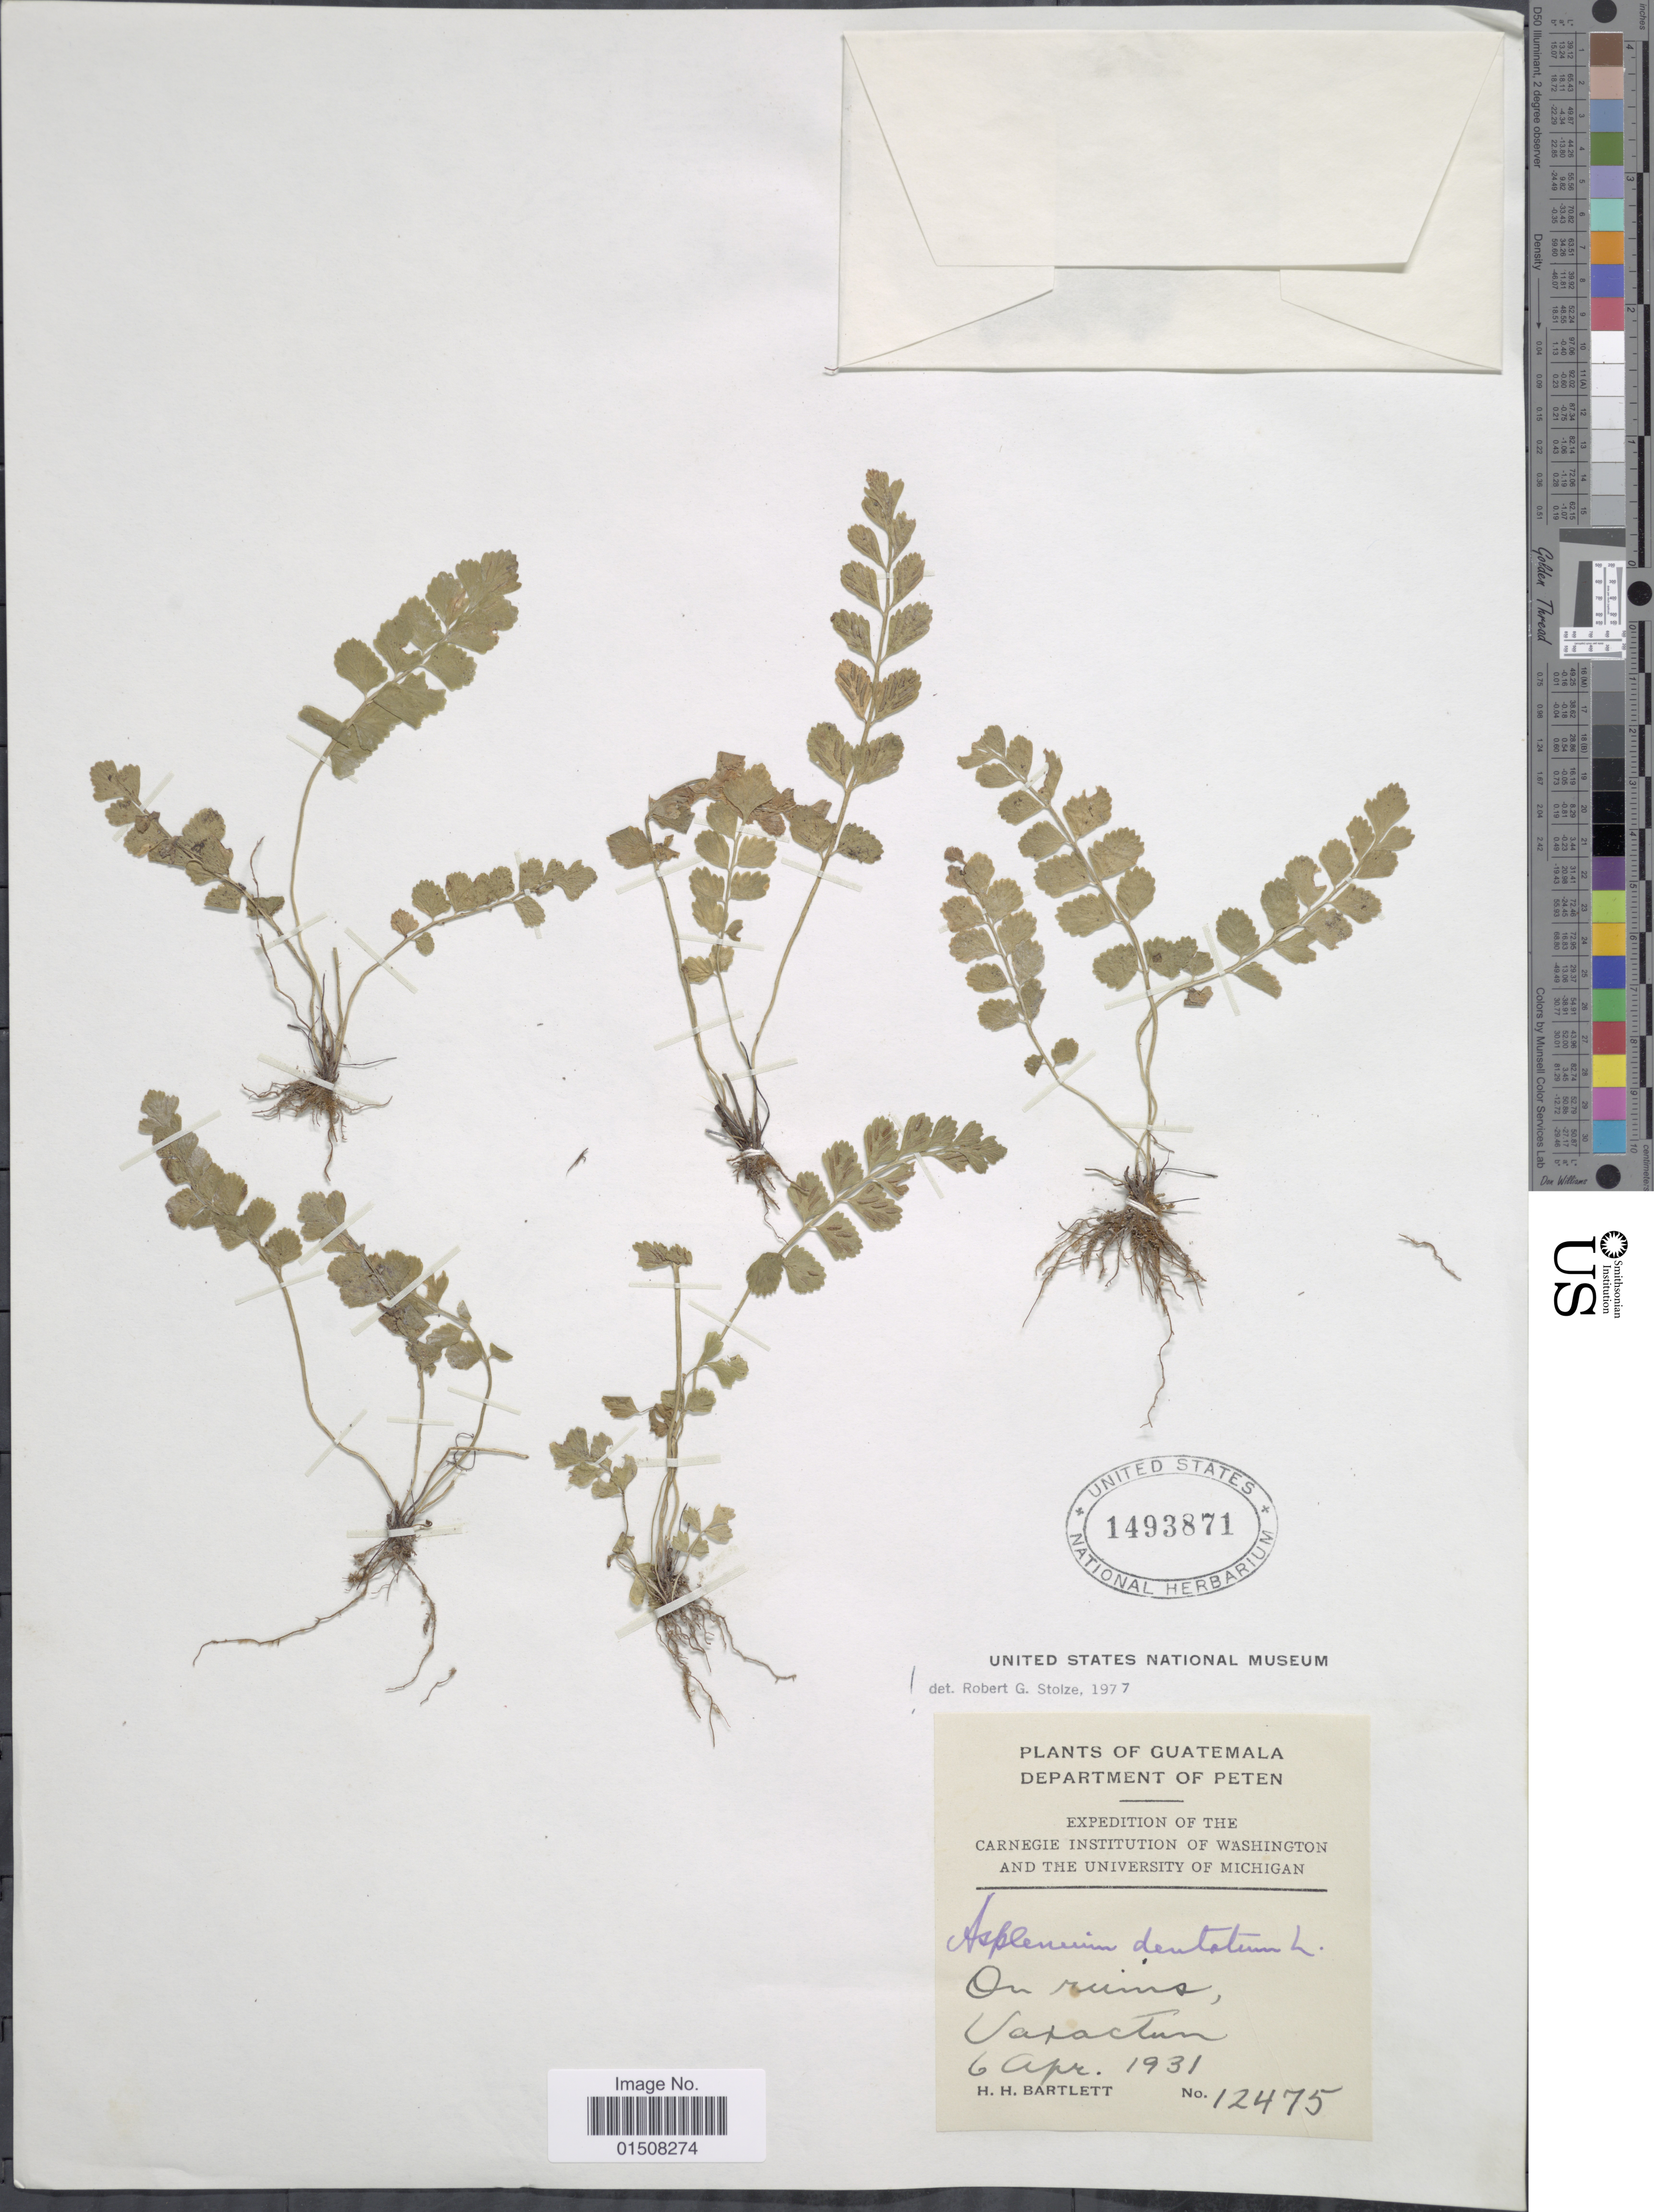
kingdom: Plantae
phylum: Tracheophyta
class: Polypodiopsida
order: Polypodiales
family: Aspleniaceae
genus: Asplenium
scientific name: Asplenium trichomanes-dentatum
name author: L.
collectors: H. H. Bartlett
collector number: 12475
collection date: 1931-04-06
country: Guatemala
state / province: El Petén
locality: Department of Peten, On runs, Uaxactun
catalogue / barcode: US 1493871